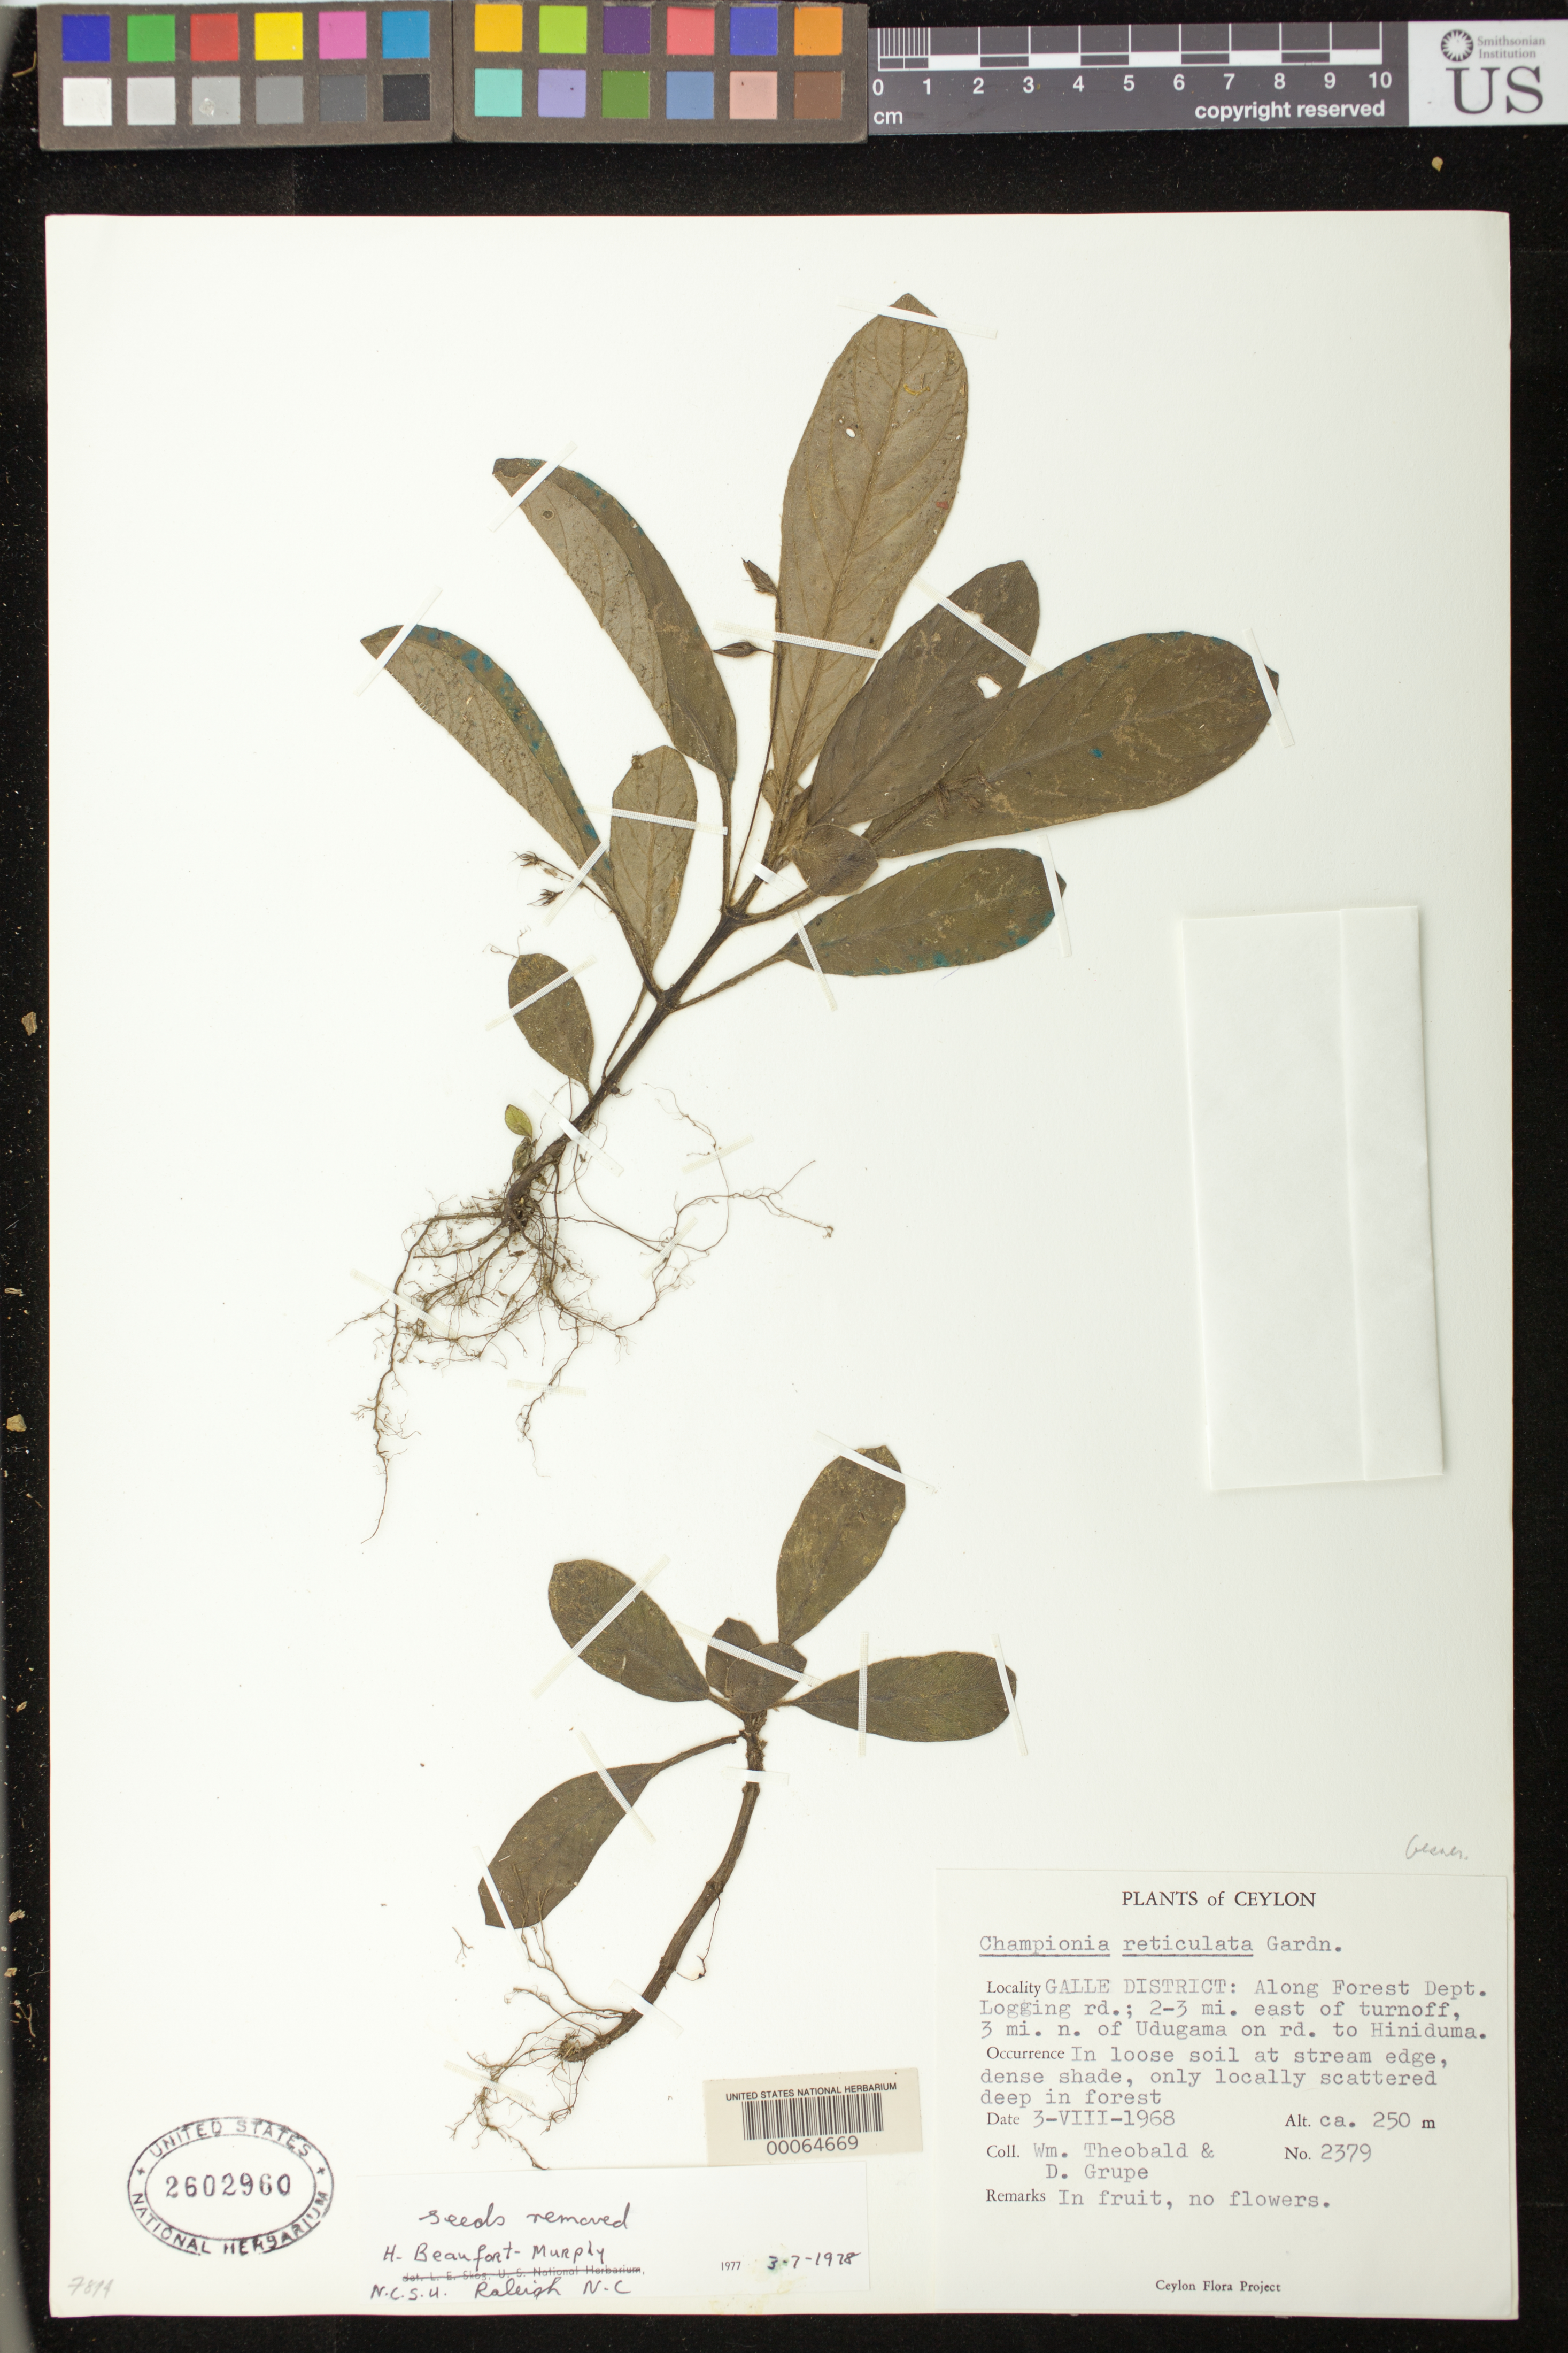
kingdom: Plantae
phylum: Tracheophyta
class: Magnoliopsida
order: Lamiales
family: Gesneriaceae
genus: Championia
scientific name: Championia reticulata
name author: Gardner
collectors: W. Theobald & D. Grupe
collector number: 2379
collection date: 1968-08-03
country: Sri Lanka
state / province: Southern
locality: Galle District: Along Forest Dept. Logging rd.; 2-3 mi. east of turnoff, 3 mi. n. of Udugama on rd. to Hiniduma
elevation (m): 250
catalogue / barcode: US 2602960